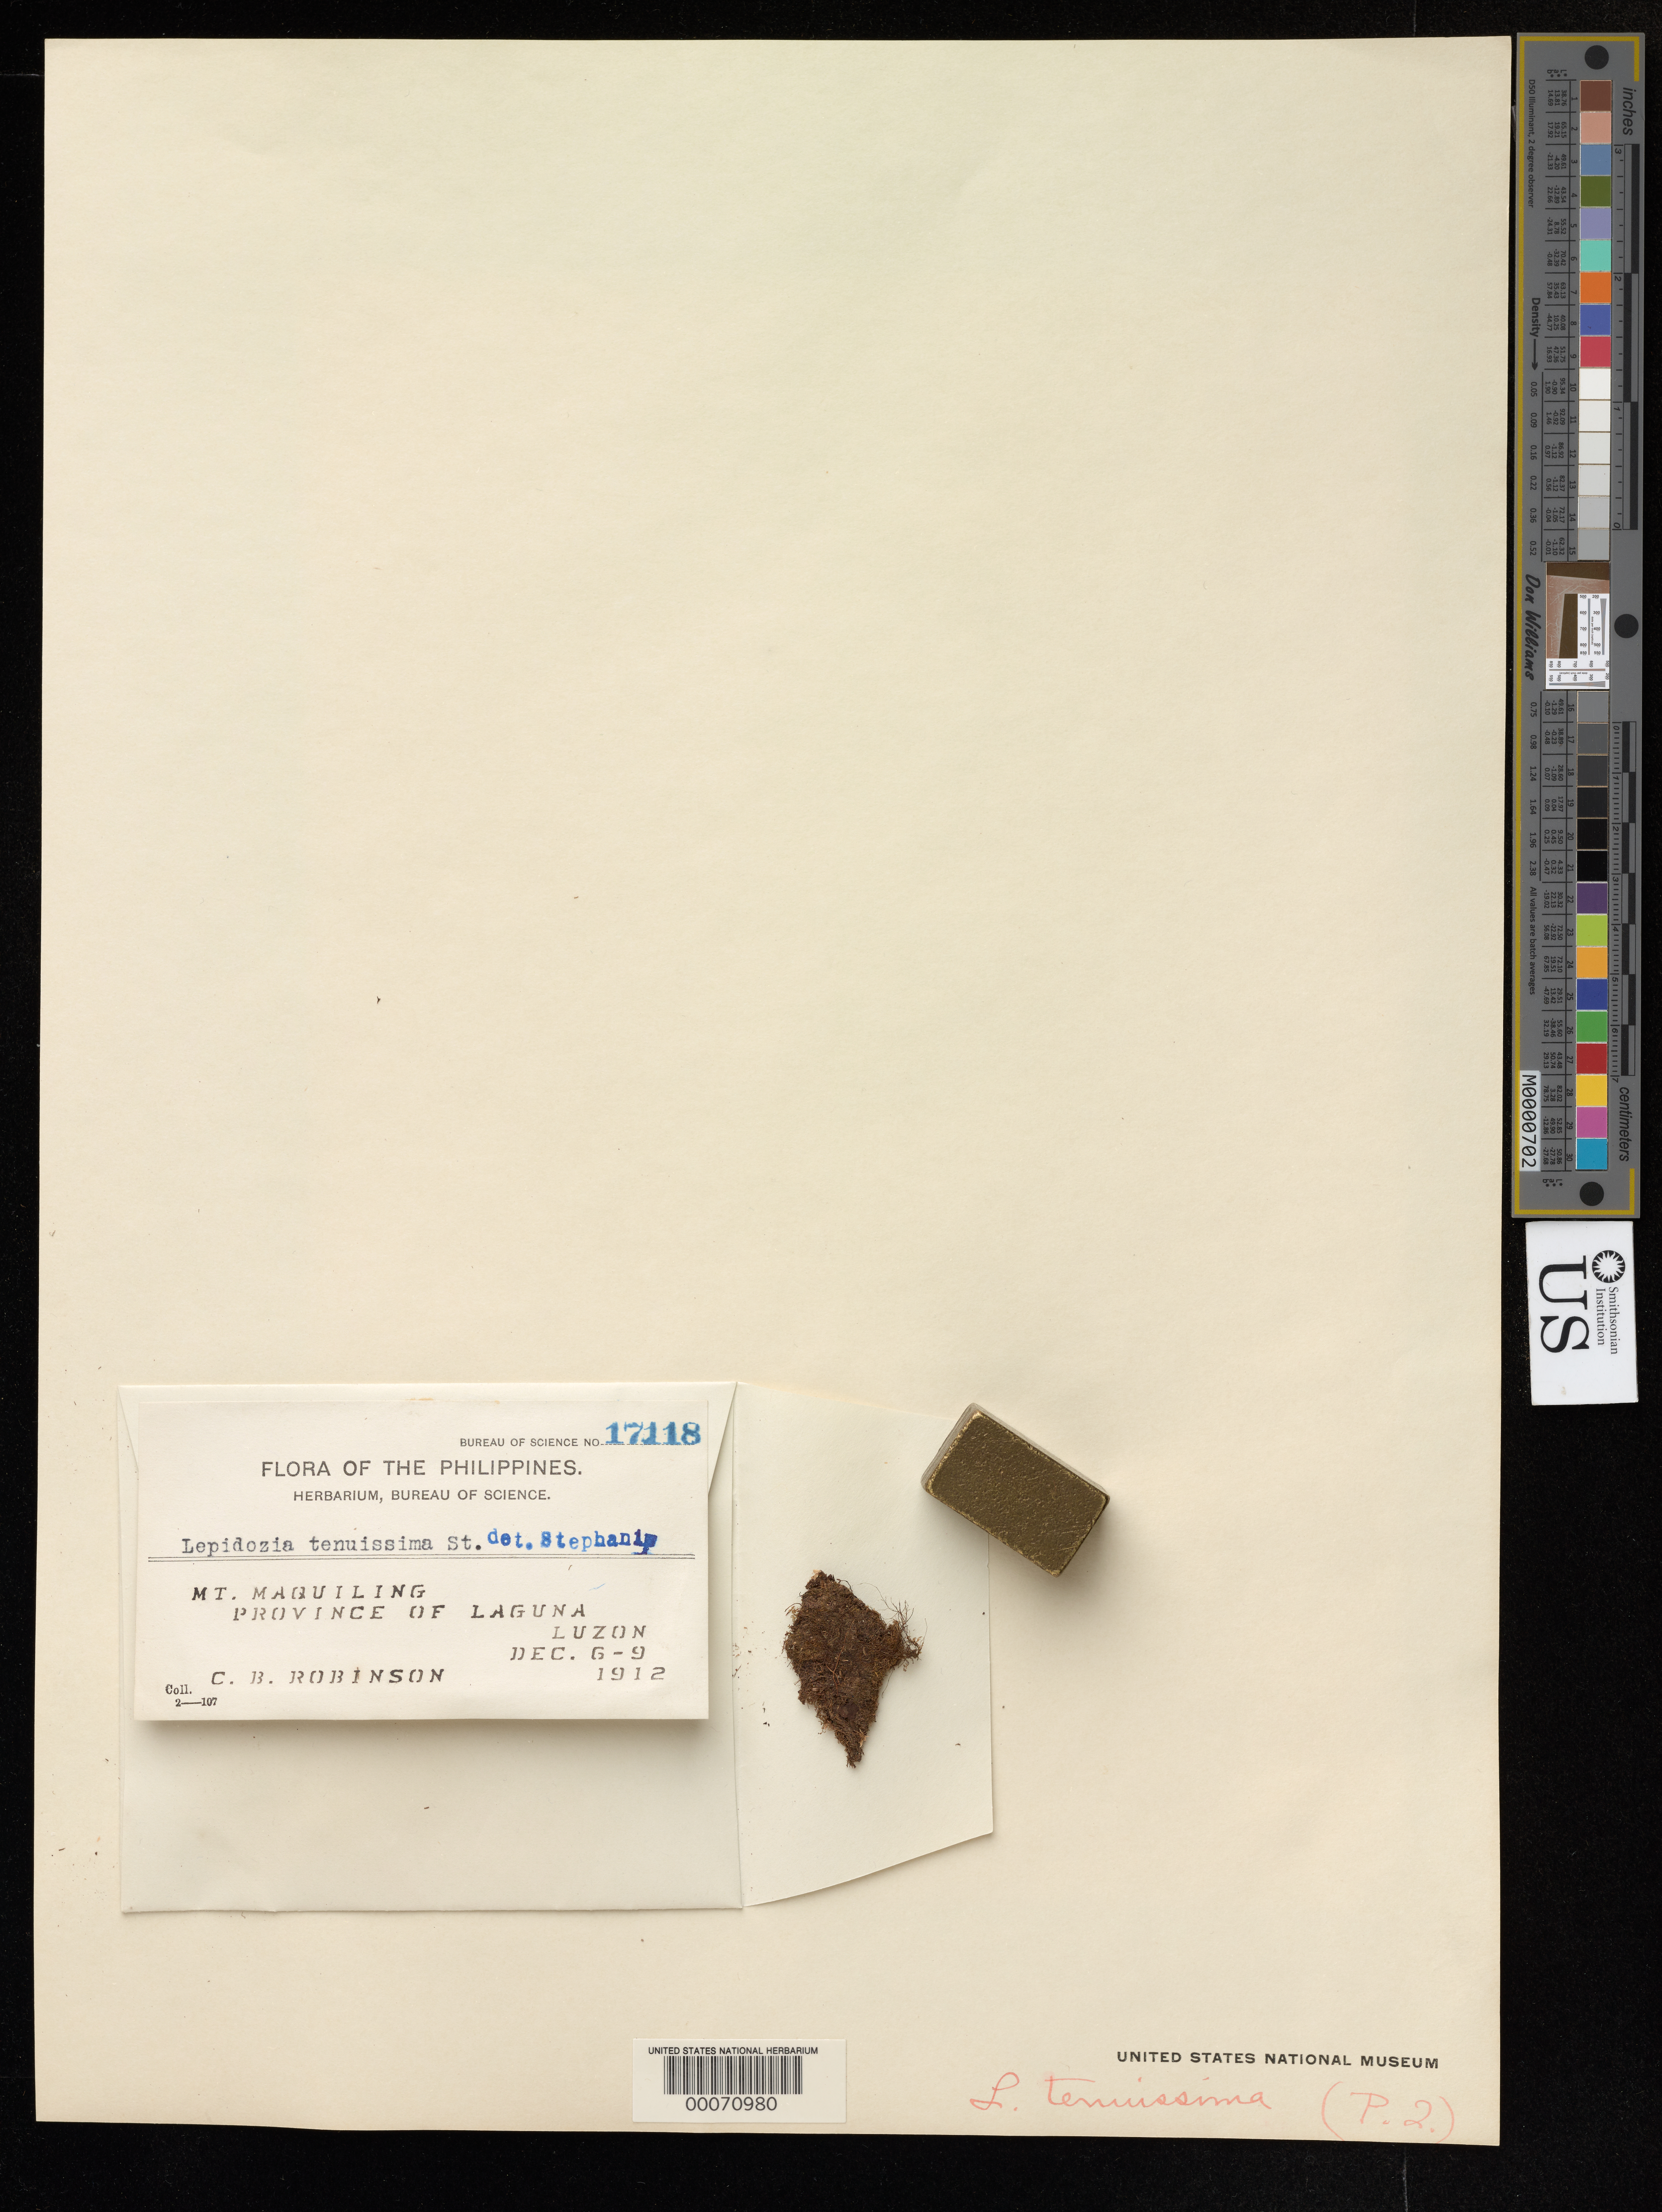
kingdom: Plantae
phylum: Marchantiophyta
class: Jungermanniopsida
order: Jungermanniales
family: Lepidoziaceae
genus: Lepidozia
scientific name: Lepidozia tenuissima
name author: Steph.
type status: Type Collection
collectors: C. Robinson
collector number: Bur. Sci. 17118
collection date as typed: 06 Dec 1912 to 09 Dec 1912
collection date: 1912-12-06/1912-12-09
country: Philippines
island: Luzon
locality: Laguna.